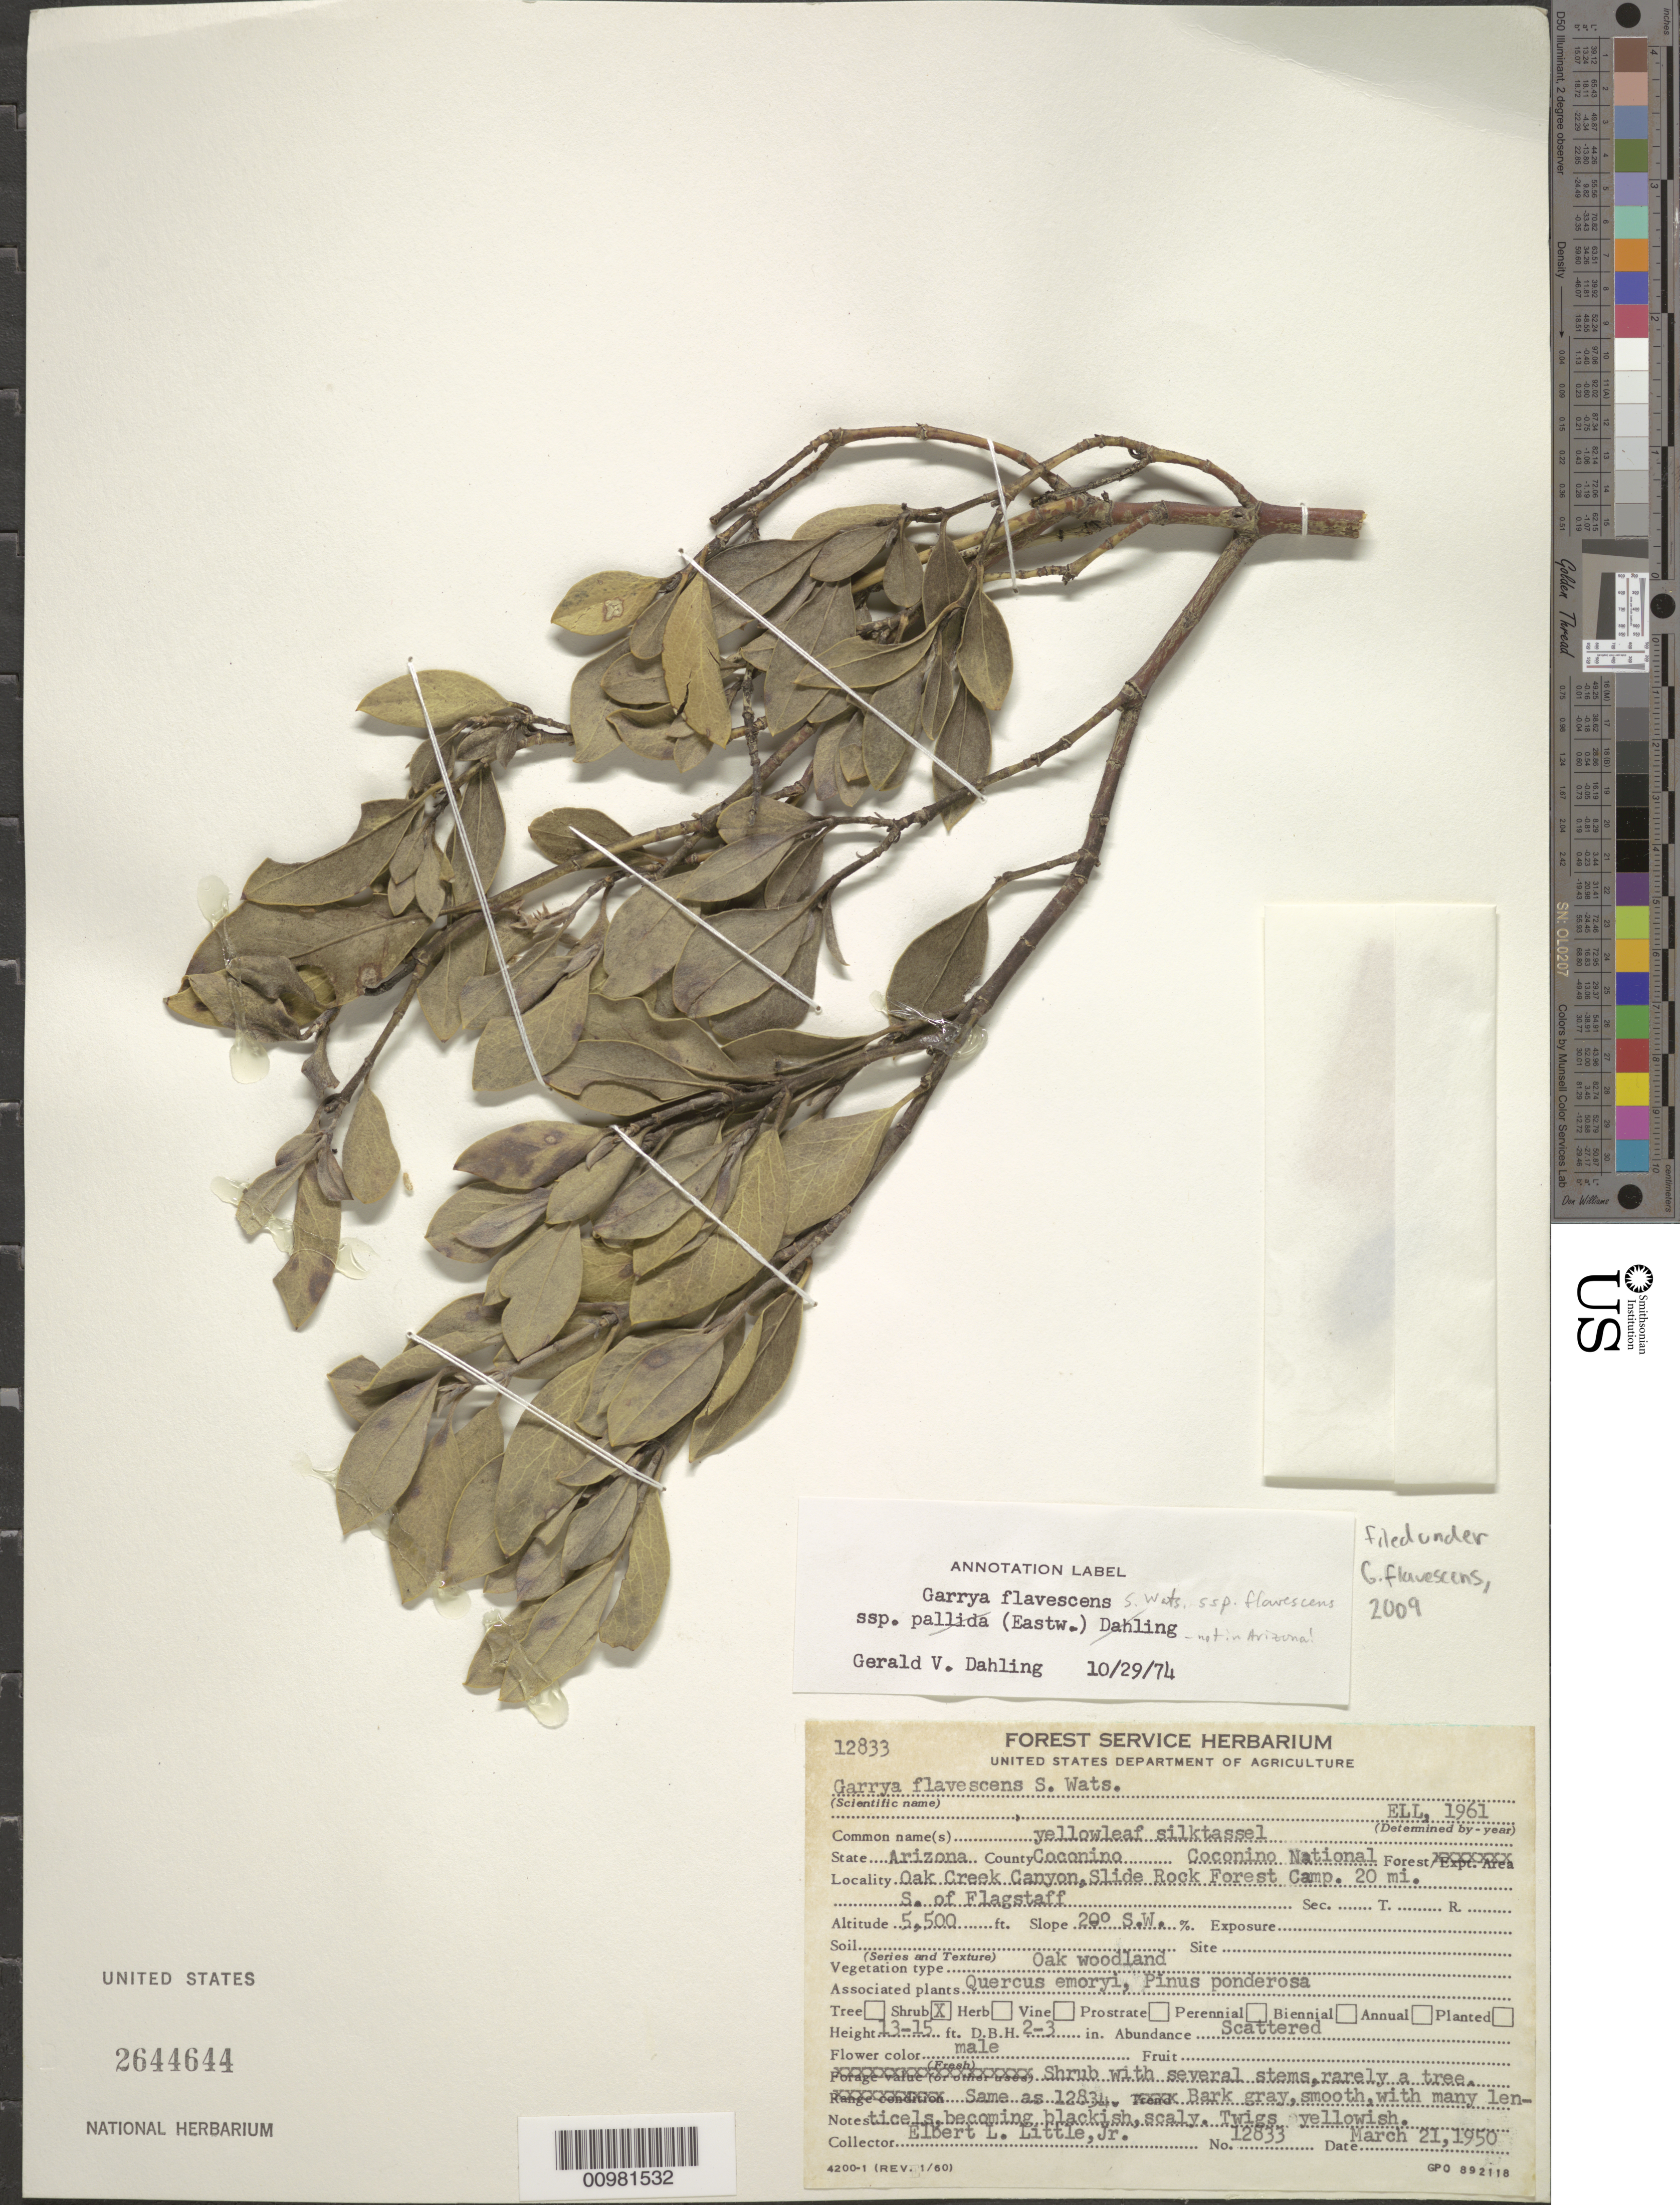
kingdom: Plantae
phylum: Tracheophyta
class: Magnoliopsida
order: Garryales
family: Garryaceae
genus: Garrya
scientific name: Garrya flavescens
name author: S. Watson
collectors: E. L. Little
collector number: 12833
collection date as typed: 21 Mar 1950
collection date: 1950-03-21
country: United States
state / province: Arizona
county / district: Coconino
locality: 20 mi S of Flagstaff, Oak Creek Canyon, Slide Rock Forest Camp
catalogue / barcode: US 2644644